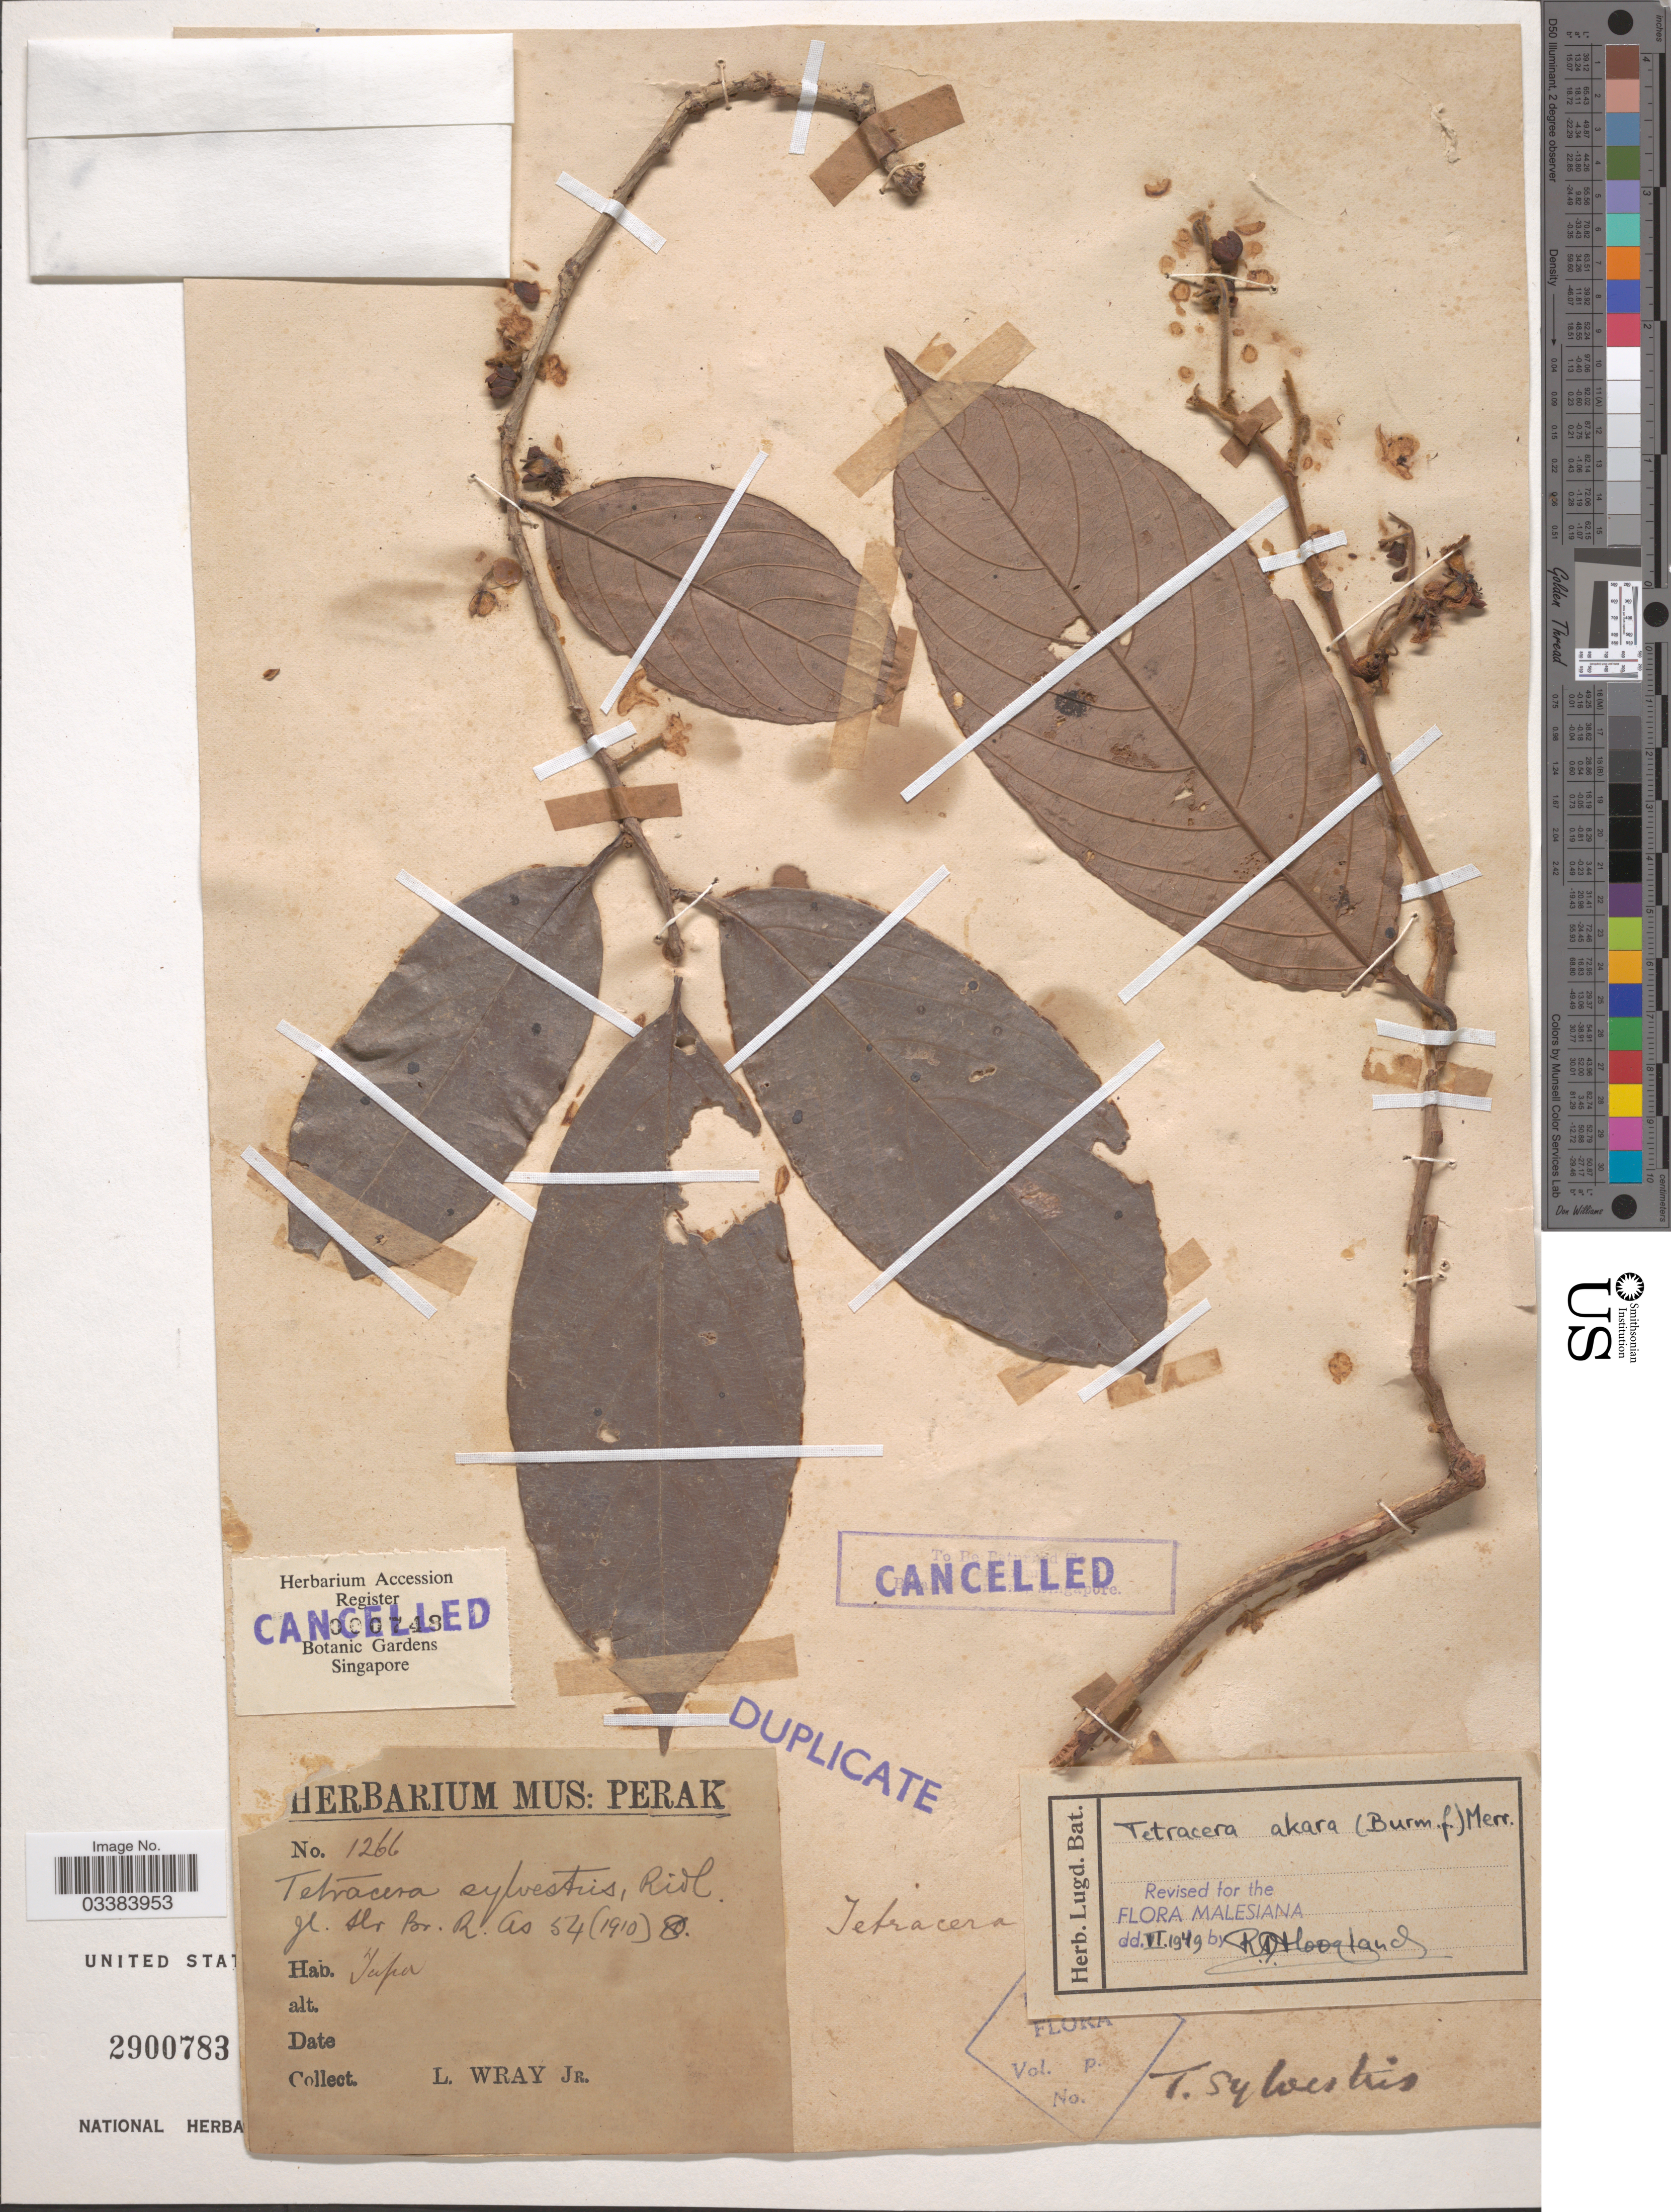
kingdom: Plantae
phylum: Tracheophyta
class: Magnoliopsida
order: Dilleniales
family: Dilleniaceae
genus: Tetracera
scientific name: Tetracera akara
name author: Hook. f.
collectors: L. Wray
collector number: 1266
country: Malaysia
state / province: Perak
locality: Japa [interpreted].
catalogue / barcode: US 2900783